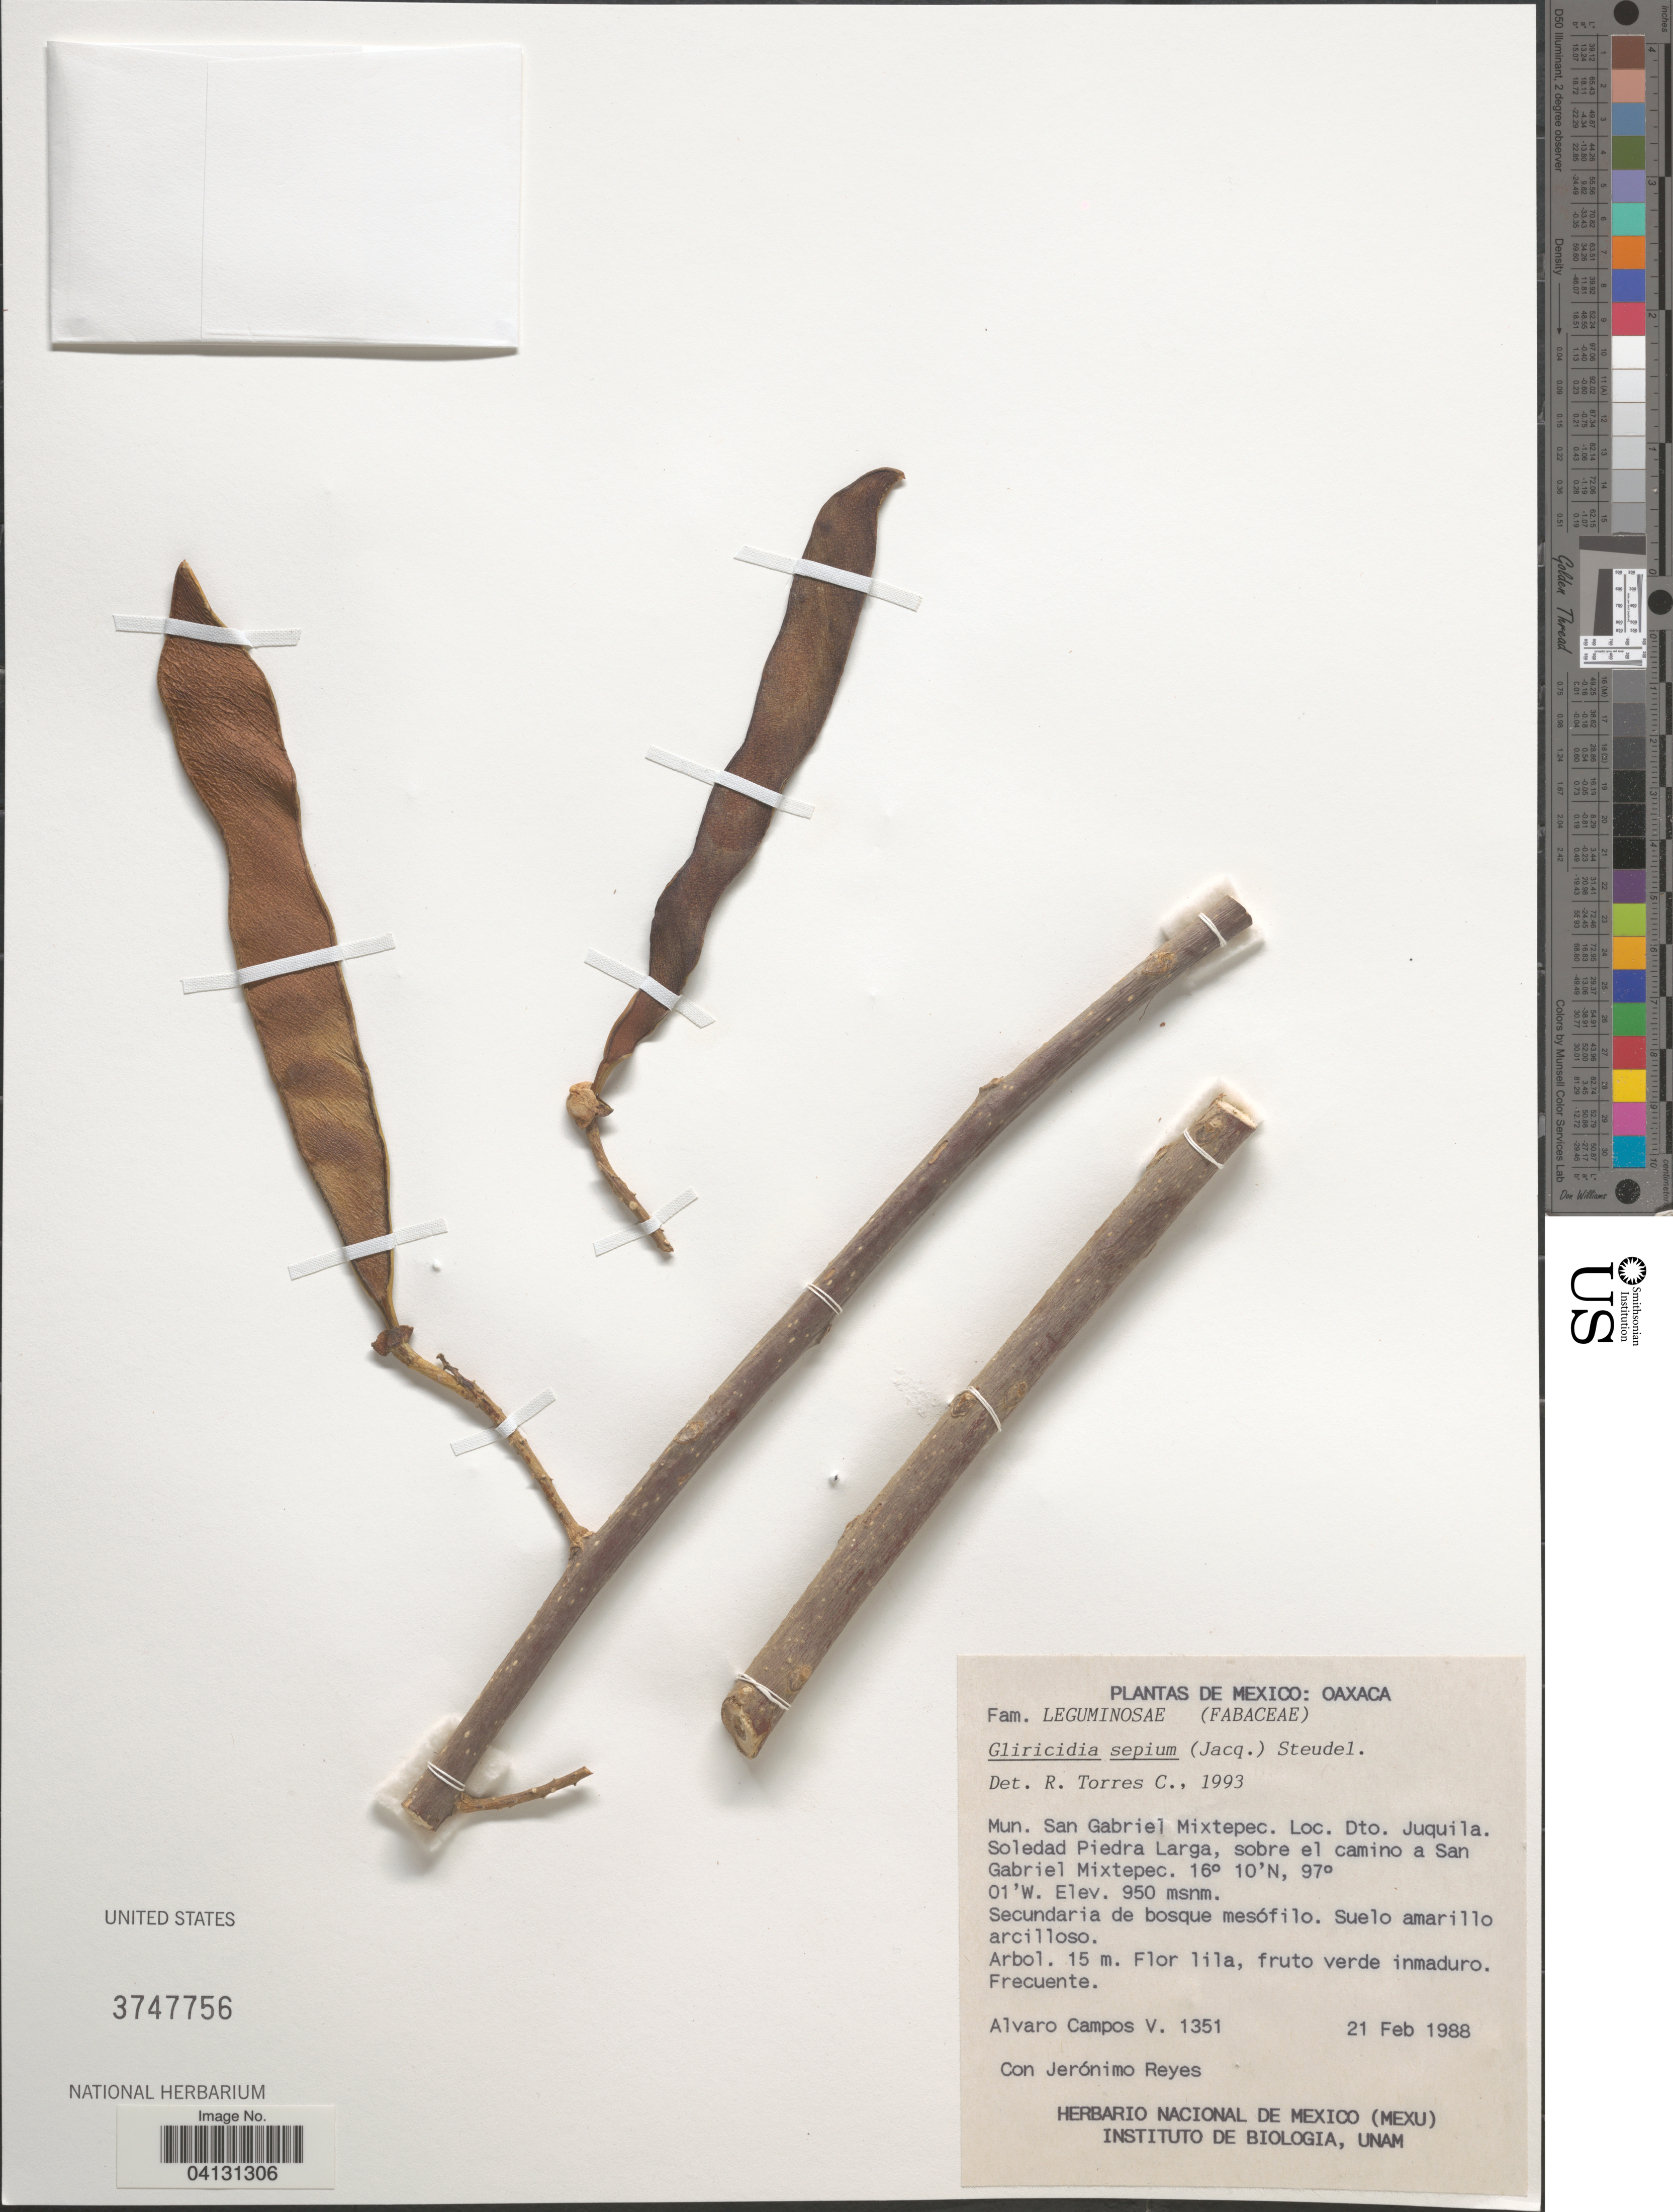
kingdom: Plantae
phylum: Tracheophyta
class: Magnoliopsida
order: Fabales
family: Fabaceae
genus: Gliricidia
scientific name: Gliricidia sepium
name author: (Jacq.) Kunth ex Walp.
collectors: A. Campos V. & J. Reyes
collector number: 1351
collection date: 1988-02-21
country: Mexico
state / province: Oaxaca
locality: Mun. San Gabriel Mixtepec. Dto. Juquila. Soledad Piedra Larga, sobre el camino a San Gabriel Mixtepec.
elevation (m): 950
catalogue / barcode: US 3747756